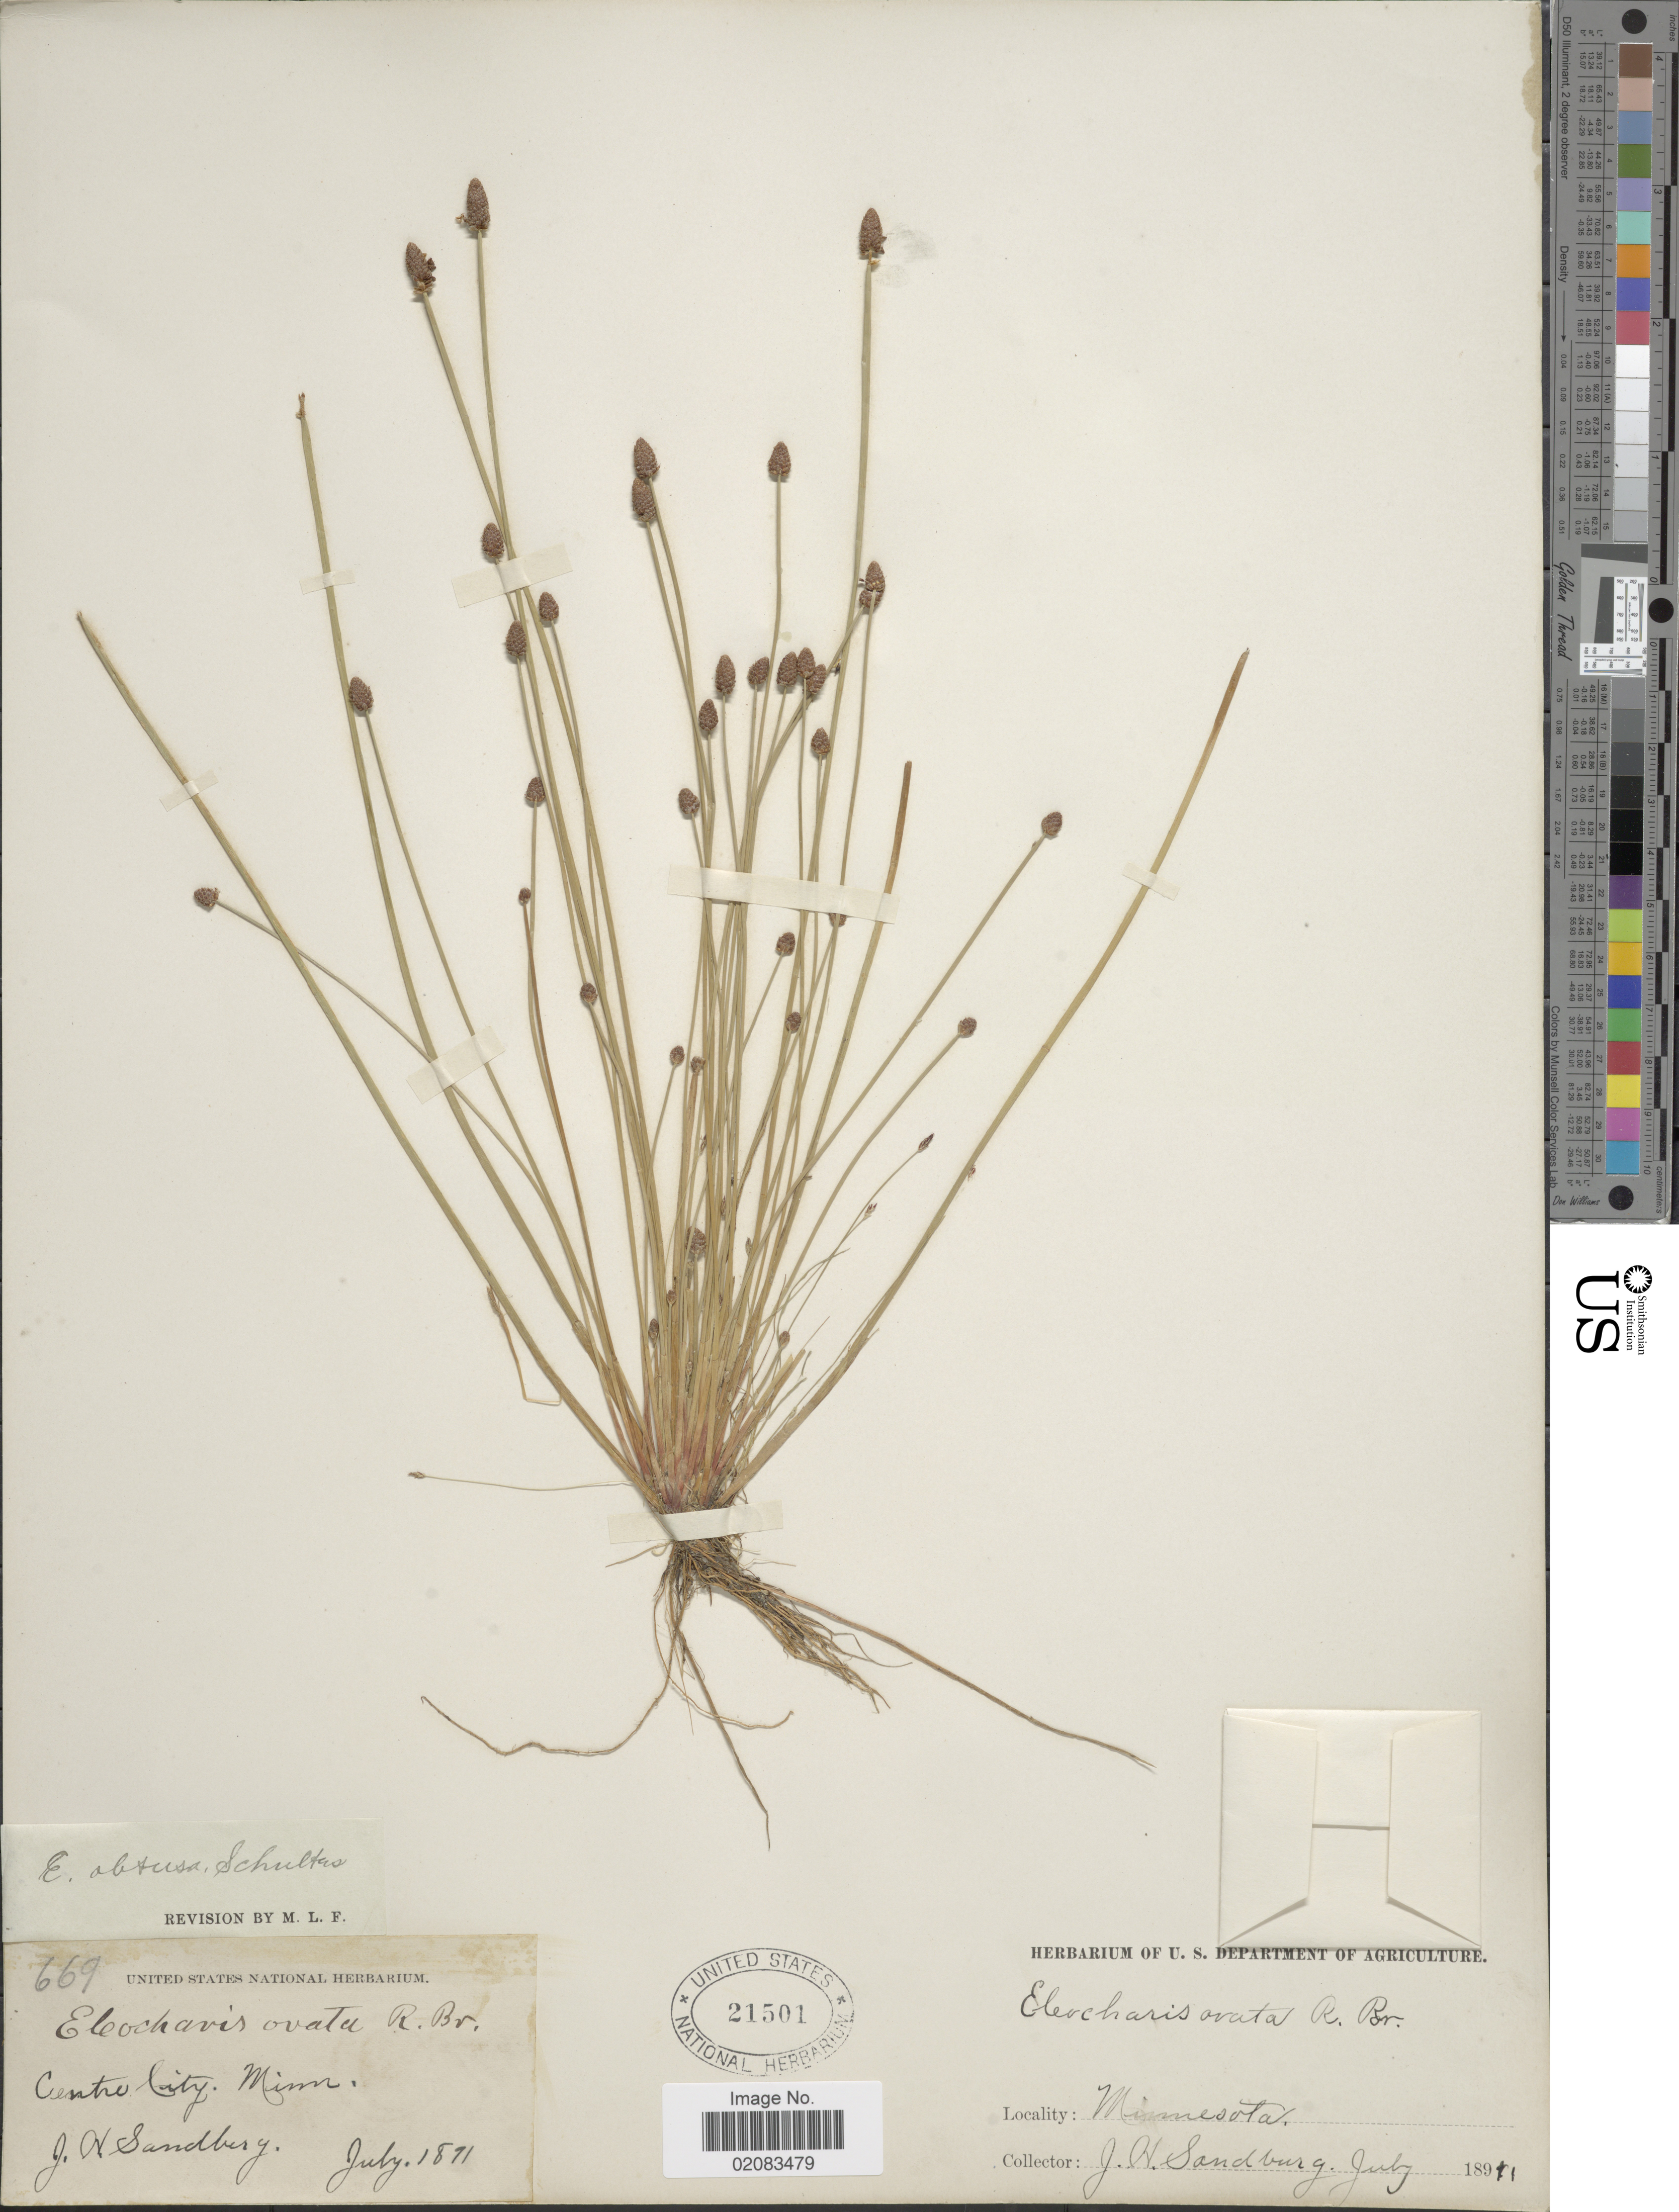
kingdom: Plantae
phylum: Tracheophyta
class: Liliopsida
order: Poales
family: Cyperaceae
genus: Eleocharis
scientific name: Eleocharis obtusa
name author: (Willd.) Schult.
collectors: J. H. Sandberg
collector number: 669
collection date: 1811-07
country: United States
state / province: Minnesota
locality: Centre City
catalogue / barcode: US 21501